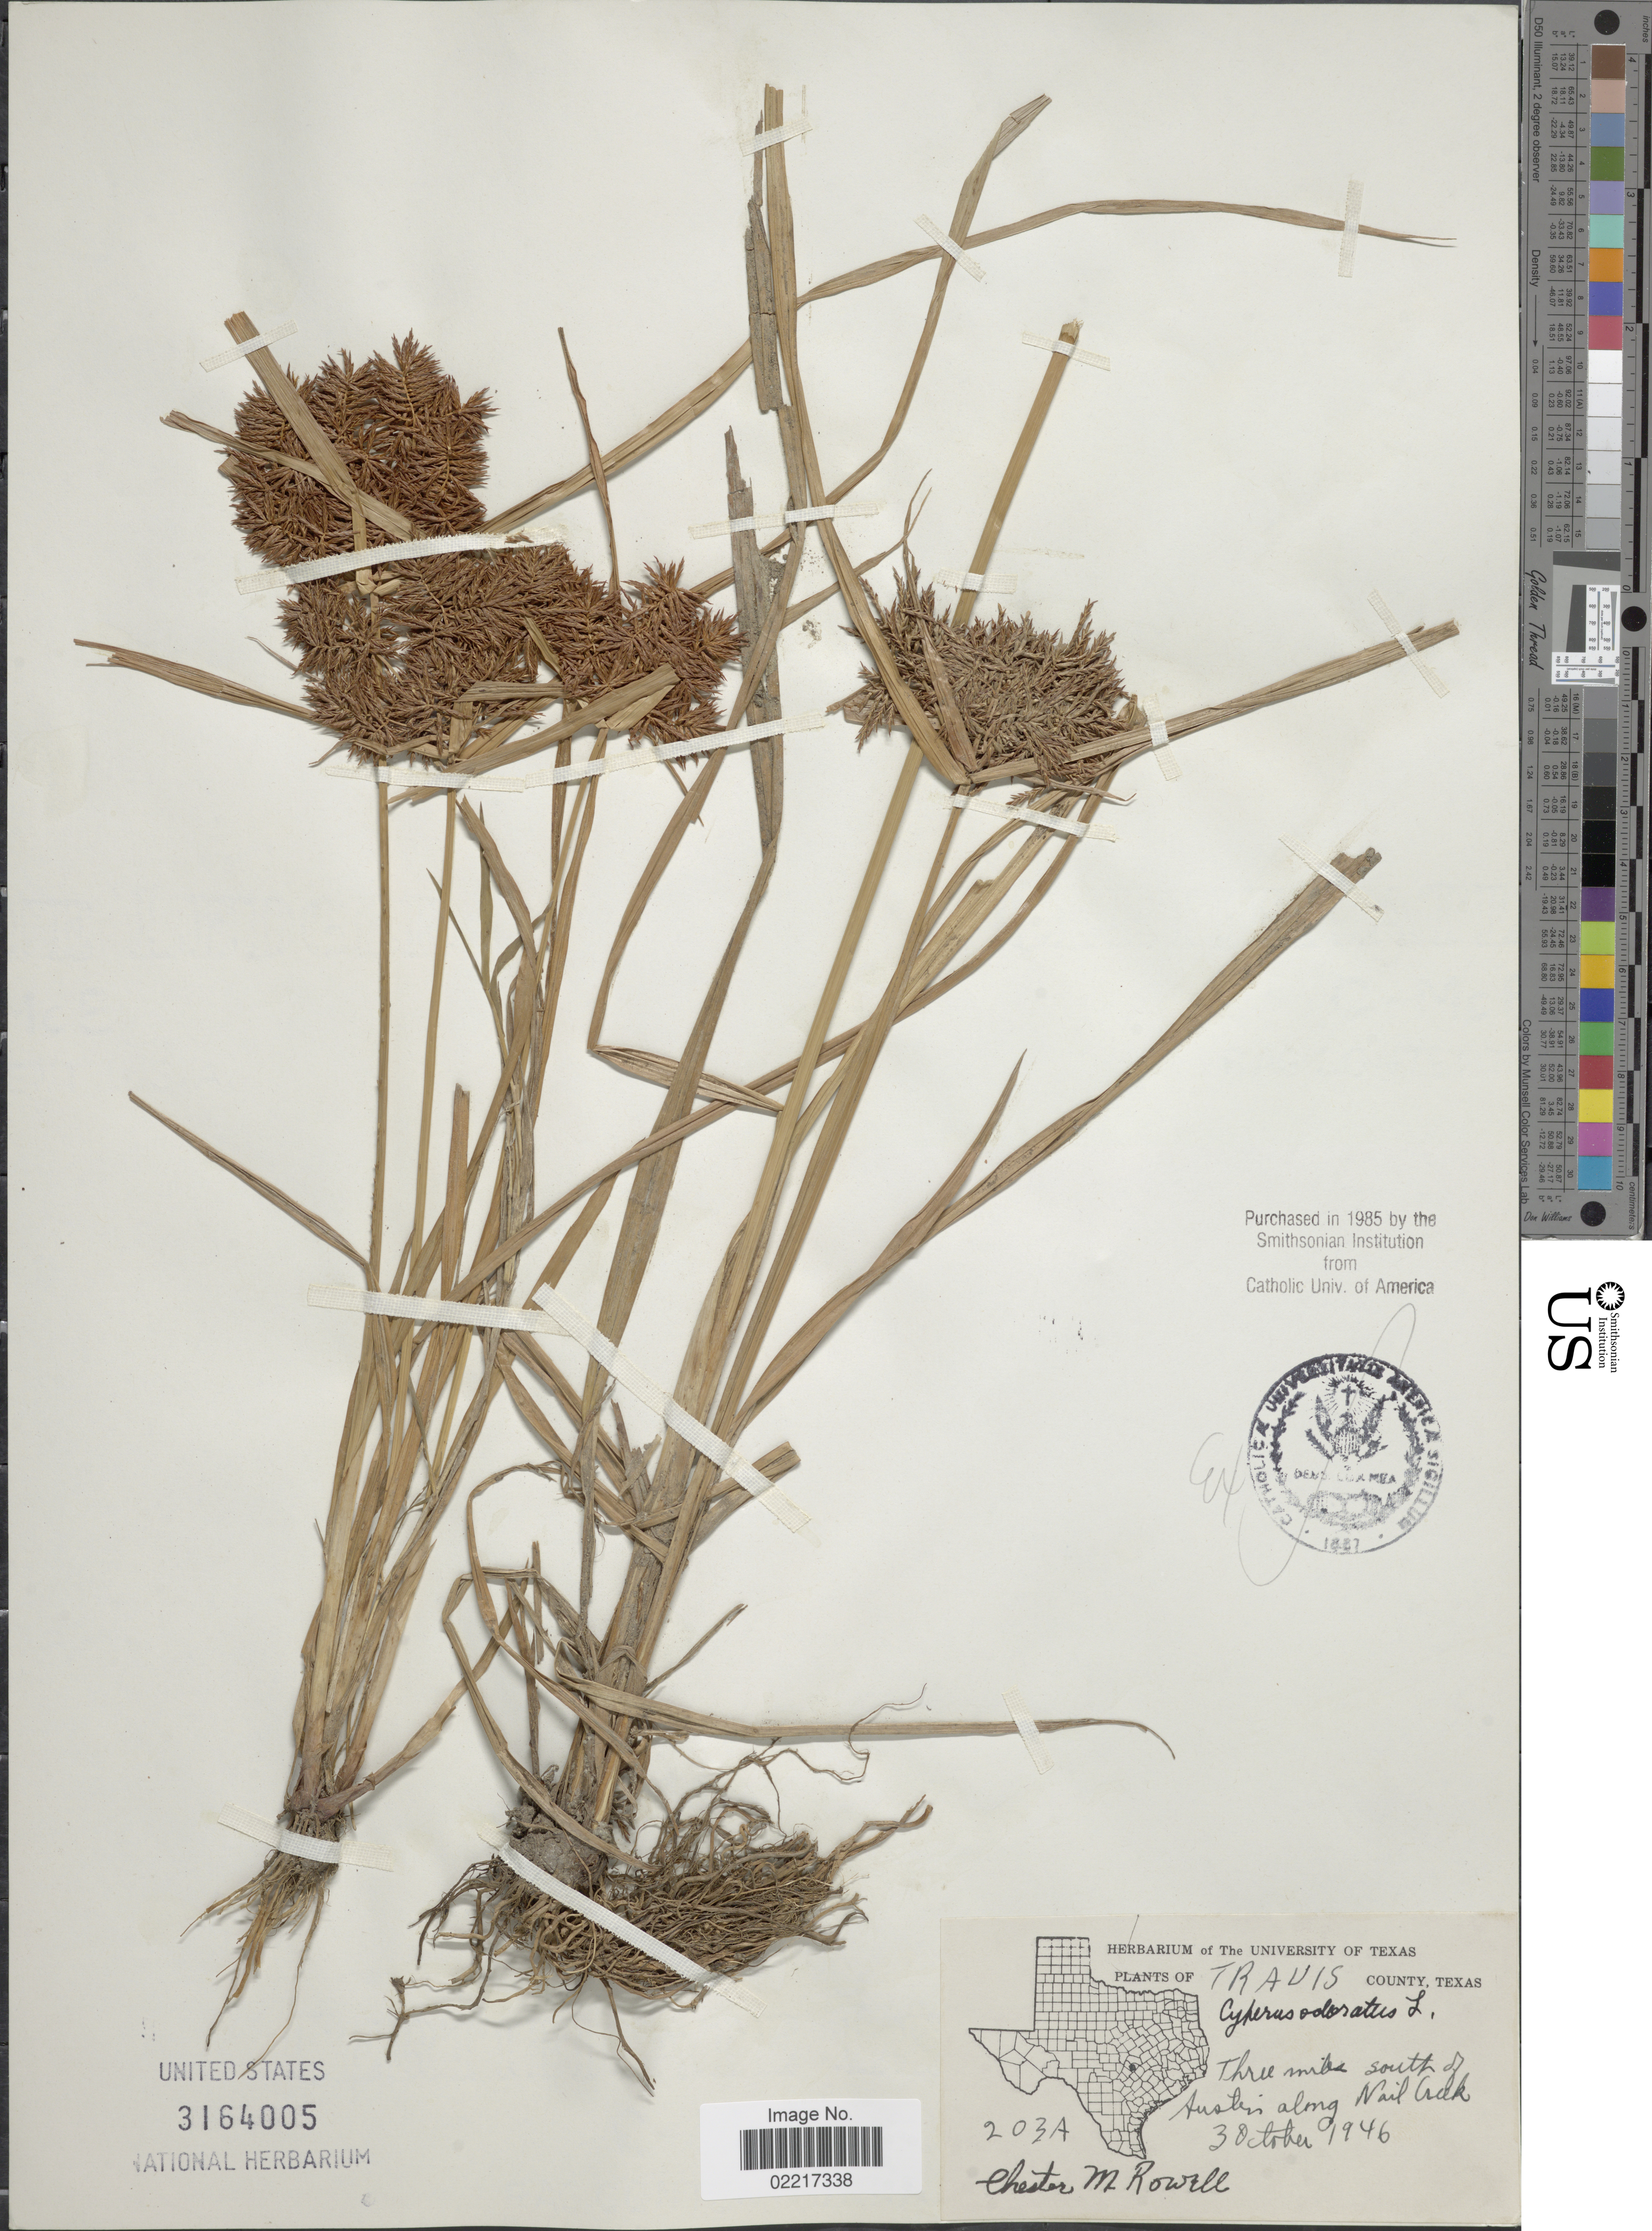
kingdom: Plantae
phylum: Tracheophyta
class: Liliopsida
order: Poales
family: Cyperaceae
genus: Cyperus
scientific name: Cyperus odoratus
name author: L.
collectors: C. M. Rowell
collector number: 203A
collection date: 1946-10-30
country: United States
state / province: Texas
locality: Travis County, Three miles south of Austin along Nail Creek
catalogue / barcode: US 3164005